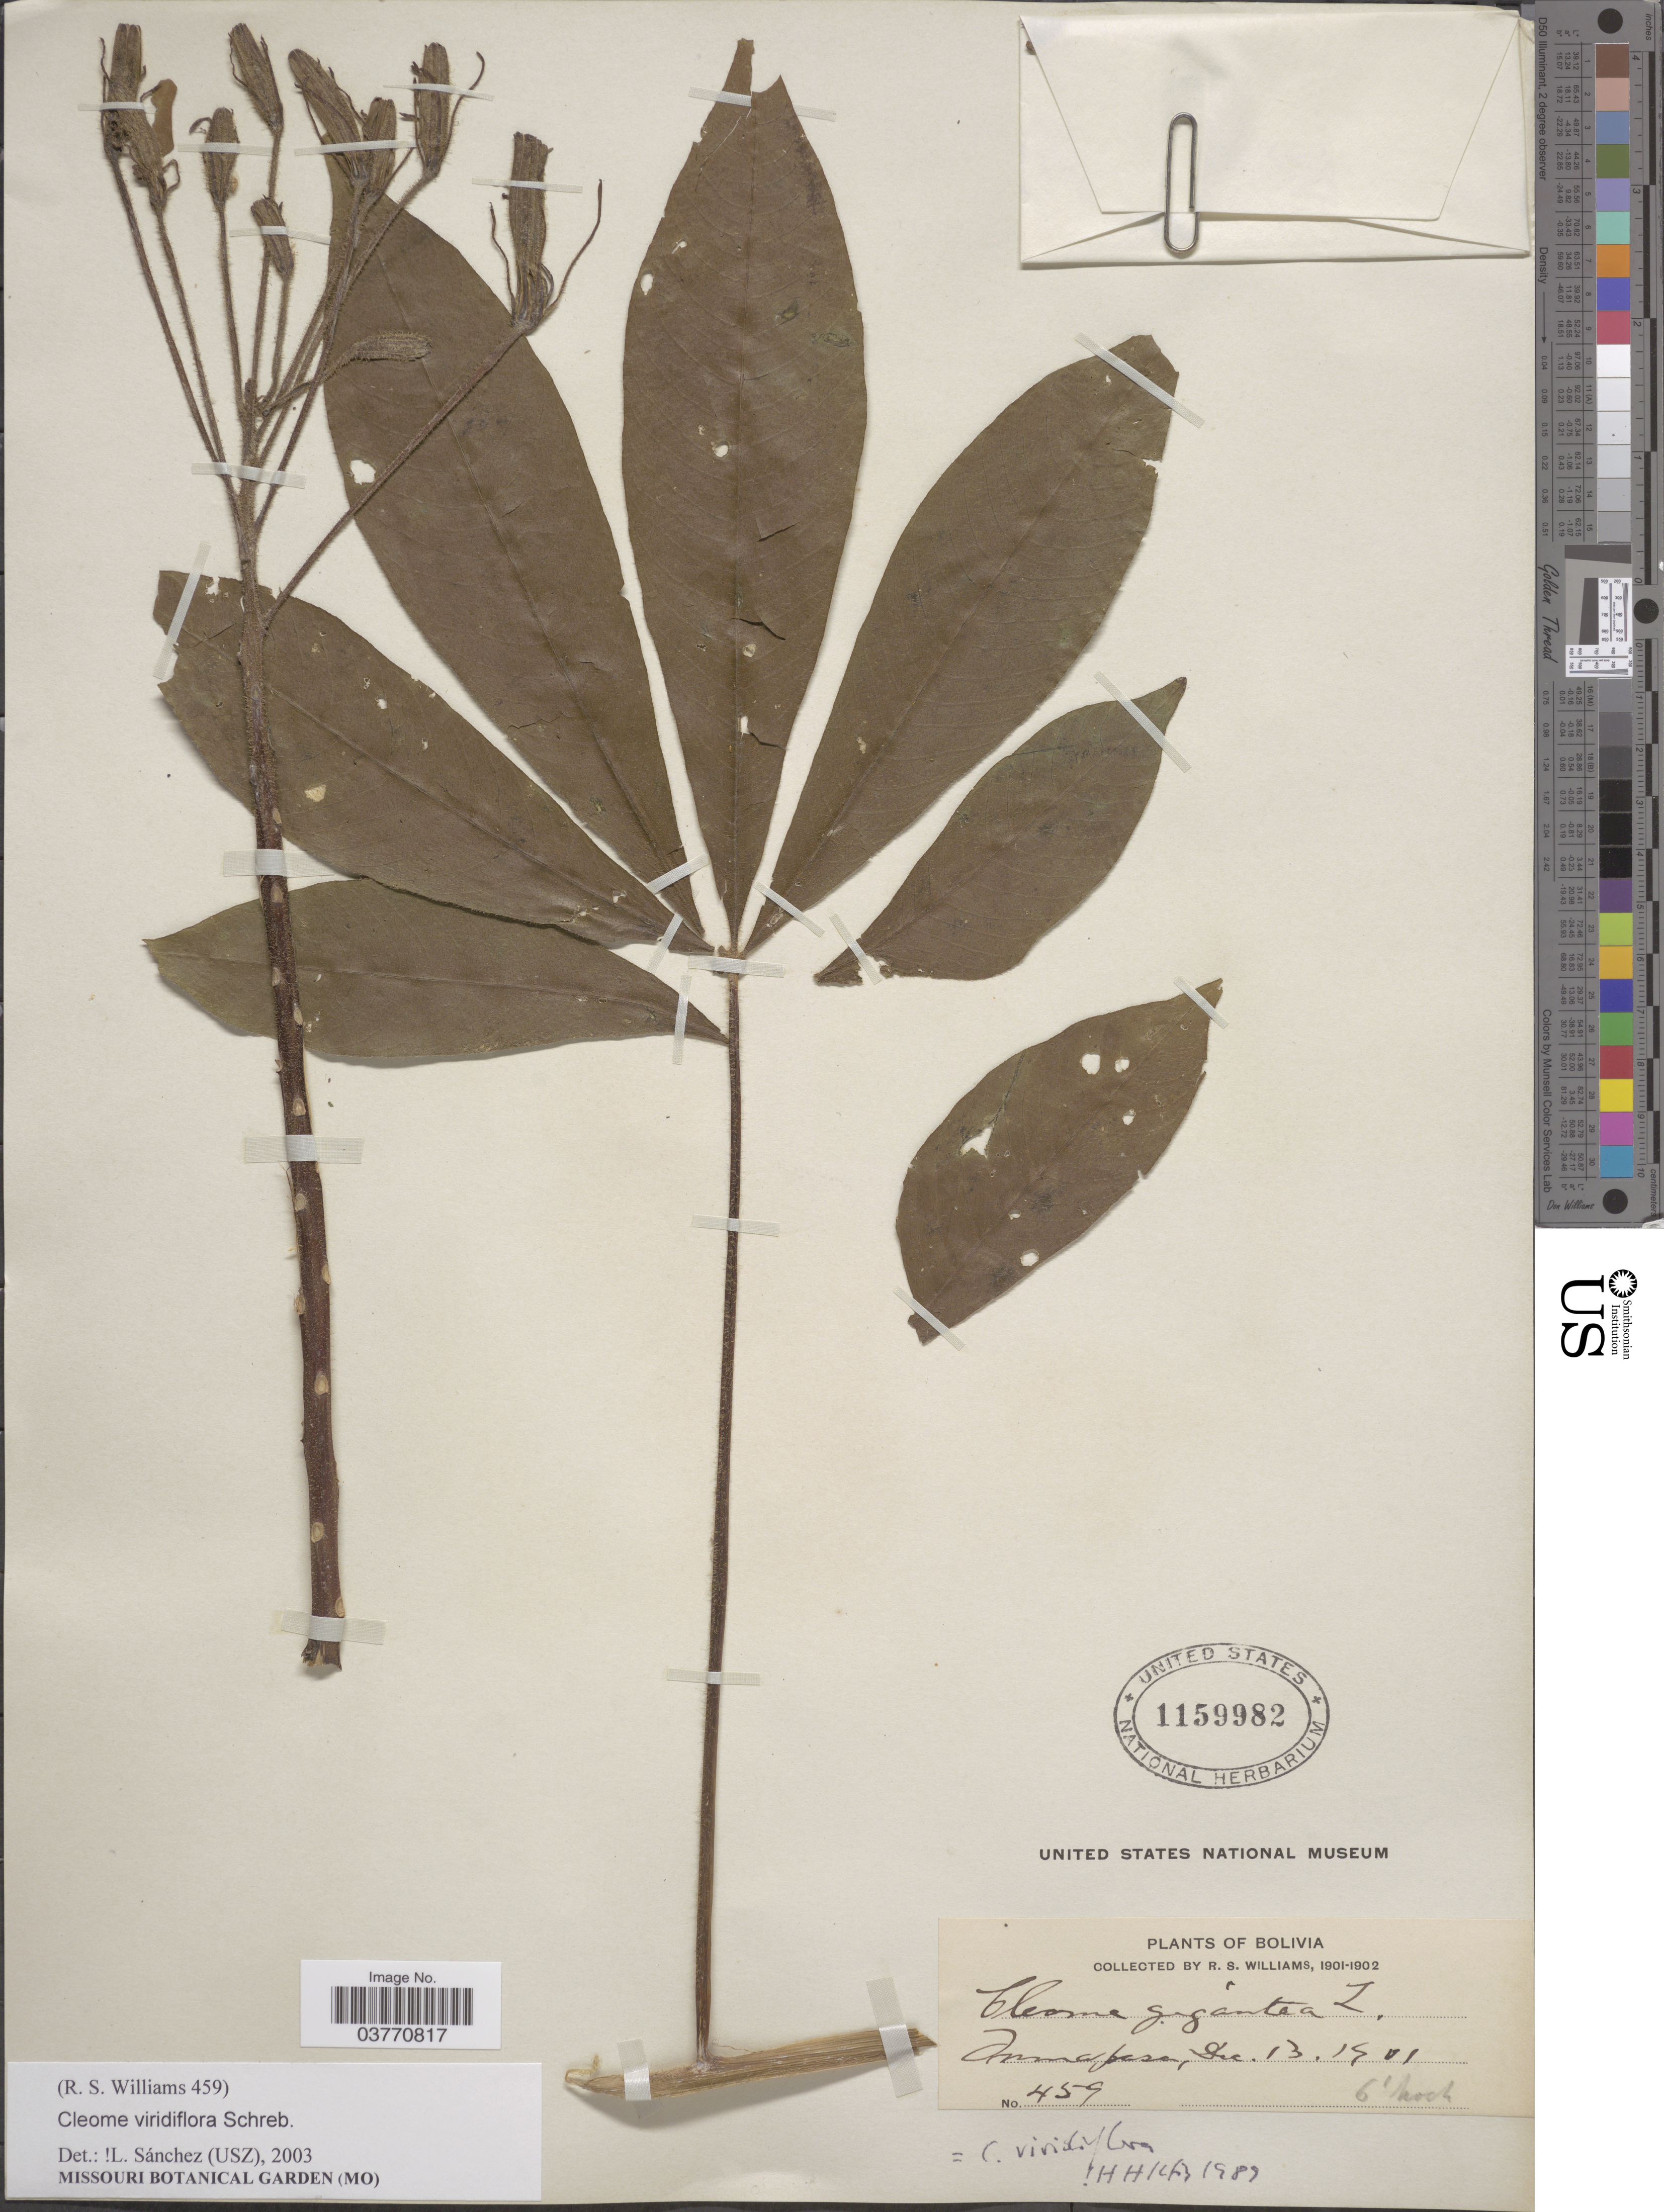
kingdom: Plantae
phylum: Tracheophyta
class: Magnoliopsida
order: Brassicales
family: Cleomaceae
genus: Melidiscus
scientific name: Melidiscus gigantea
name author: (L.) Raf.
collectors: R. S. Williams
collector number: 459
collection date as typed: Dec. 13, 1901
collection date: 1901-12-13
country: Bolivia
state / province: La Paz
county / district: Iturralde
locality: Tumupasa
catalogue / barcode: US 1159982